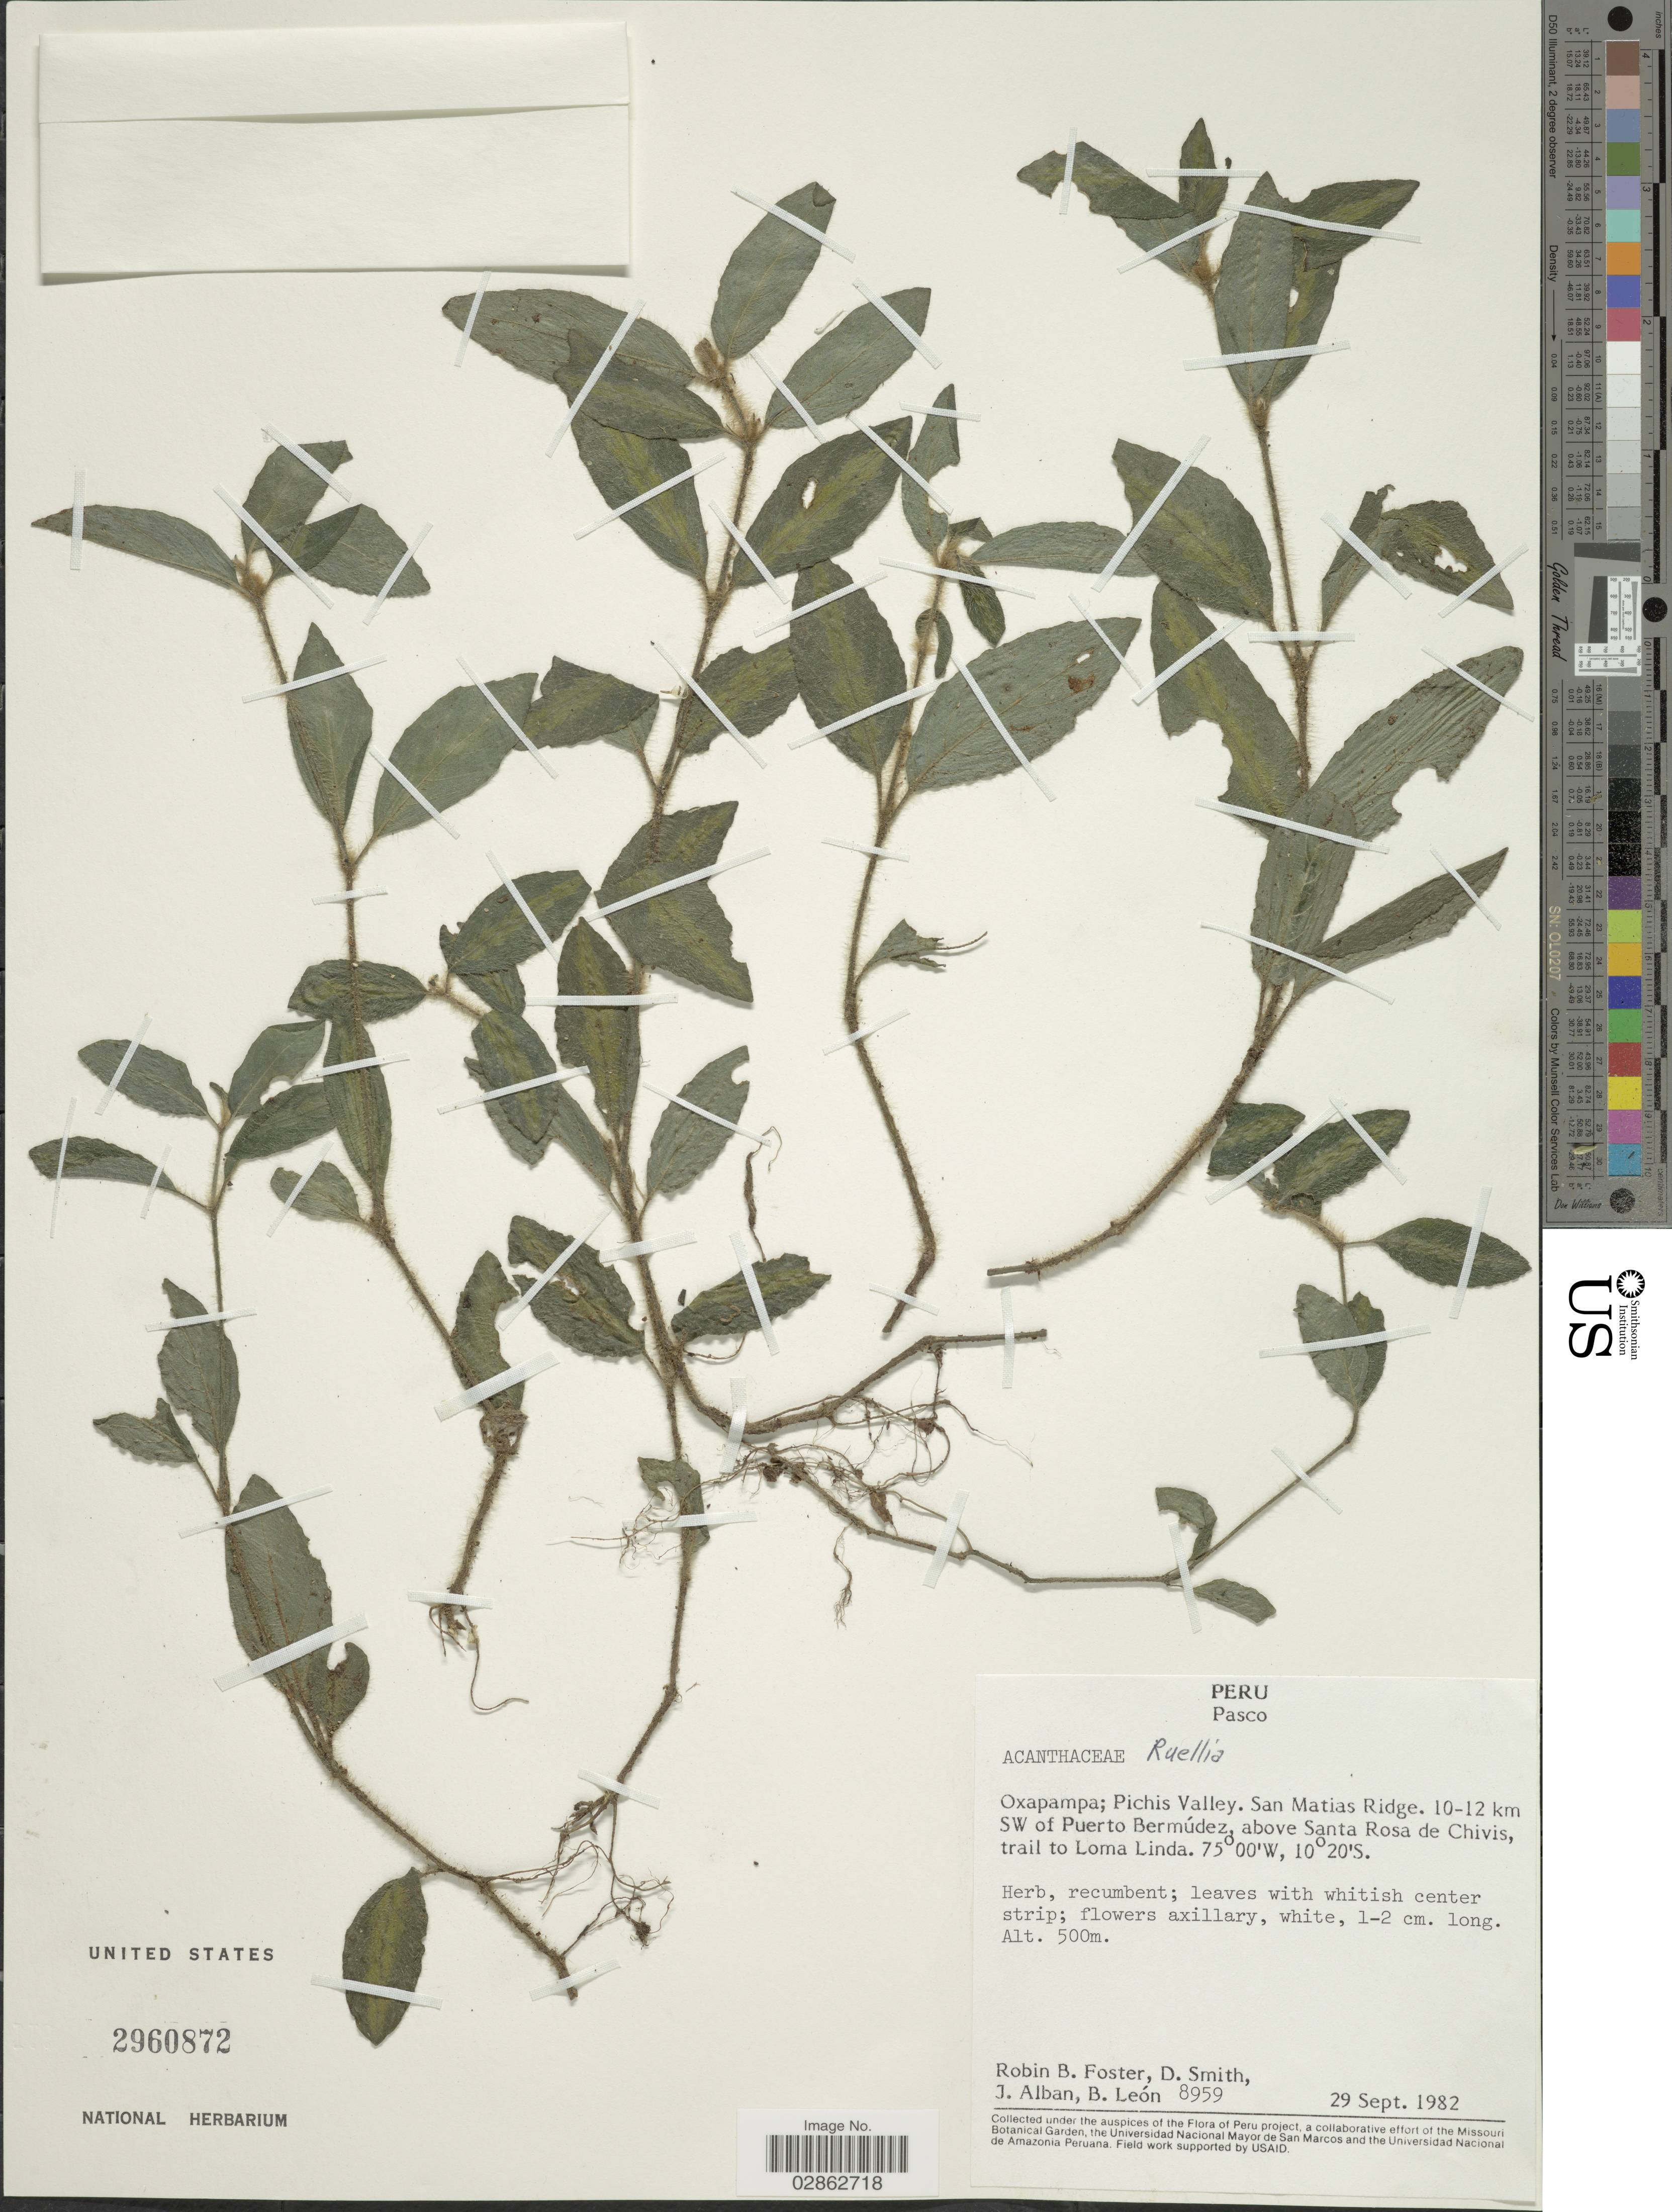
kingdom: Plantae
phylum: Tracheophyta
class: Magnoliopsida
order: Lamiales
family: Acanthaceae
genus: Ruellia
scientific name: Ruellia sp.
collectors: R. B. Foster, D. Smith, J. Alban & B. León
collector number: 8959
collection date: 1982-09-29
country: Peru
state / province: Pasco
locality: Oxapampa; Pichis Valley. San Matias Ridge. 10-12 km SW of Puerto Bermúdez, above Santa Rosa de Chivis, trail to Loma Linda.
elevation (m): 500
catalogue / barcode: US 2960872